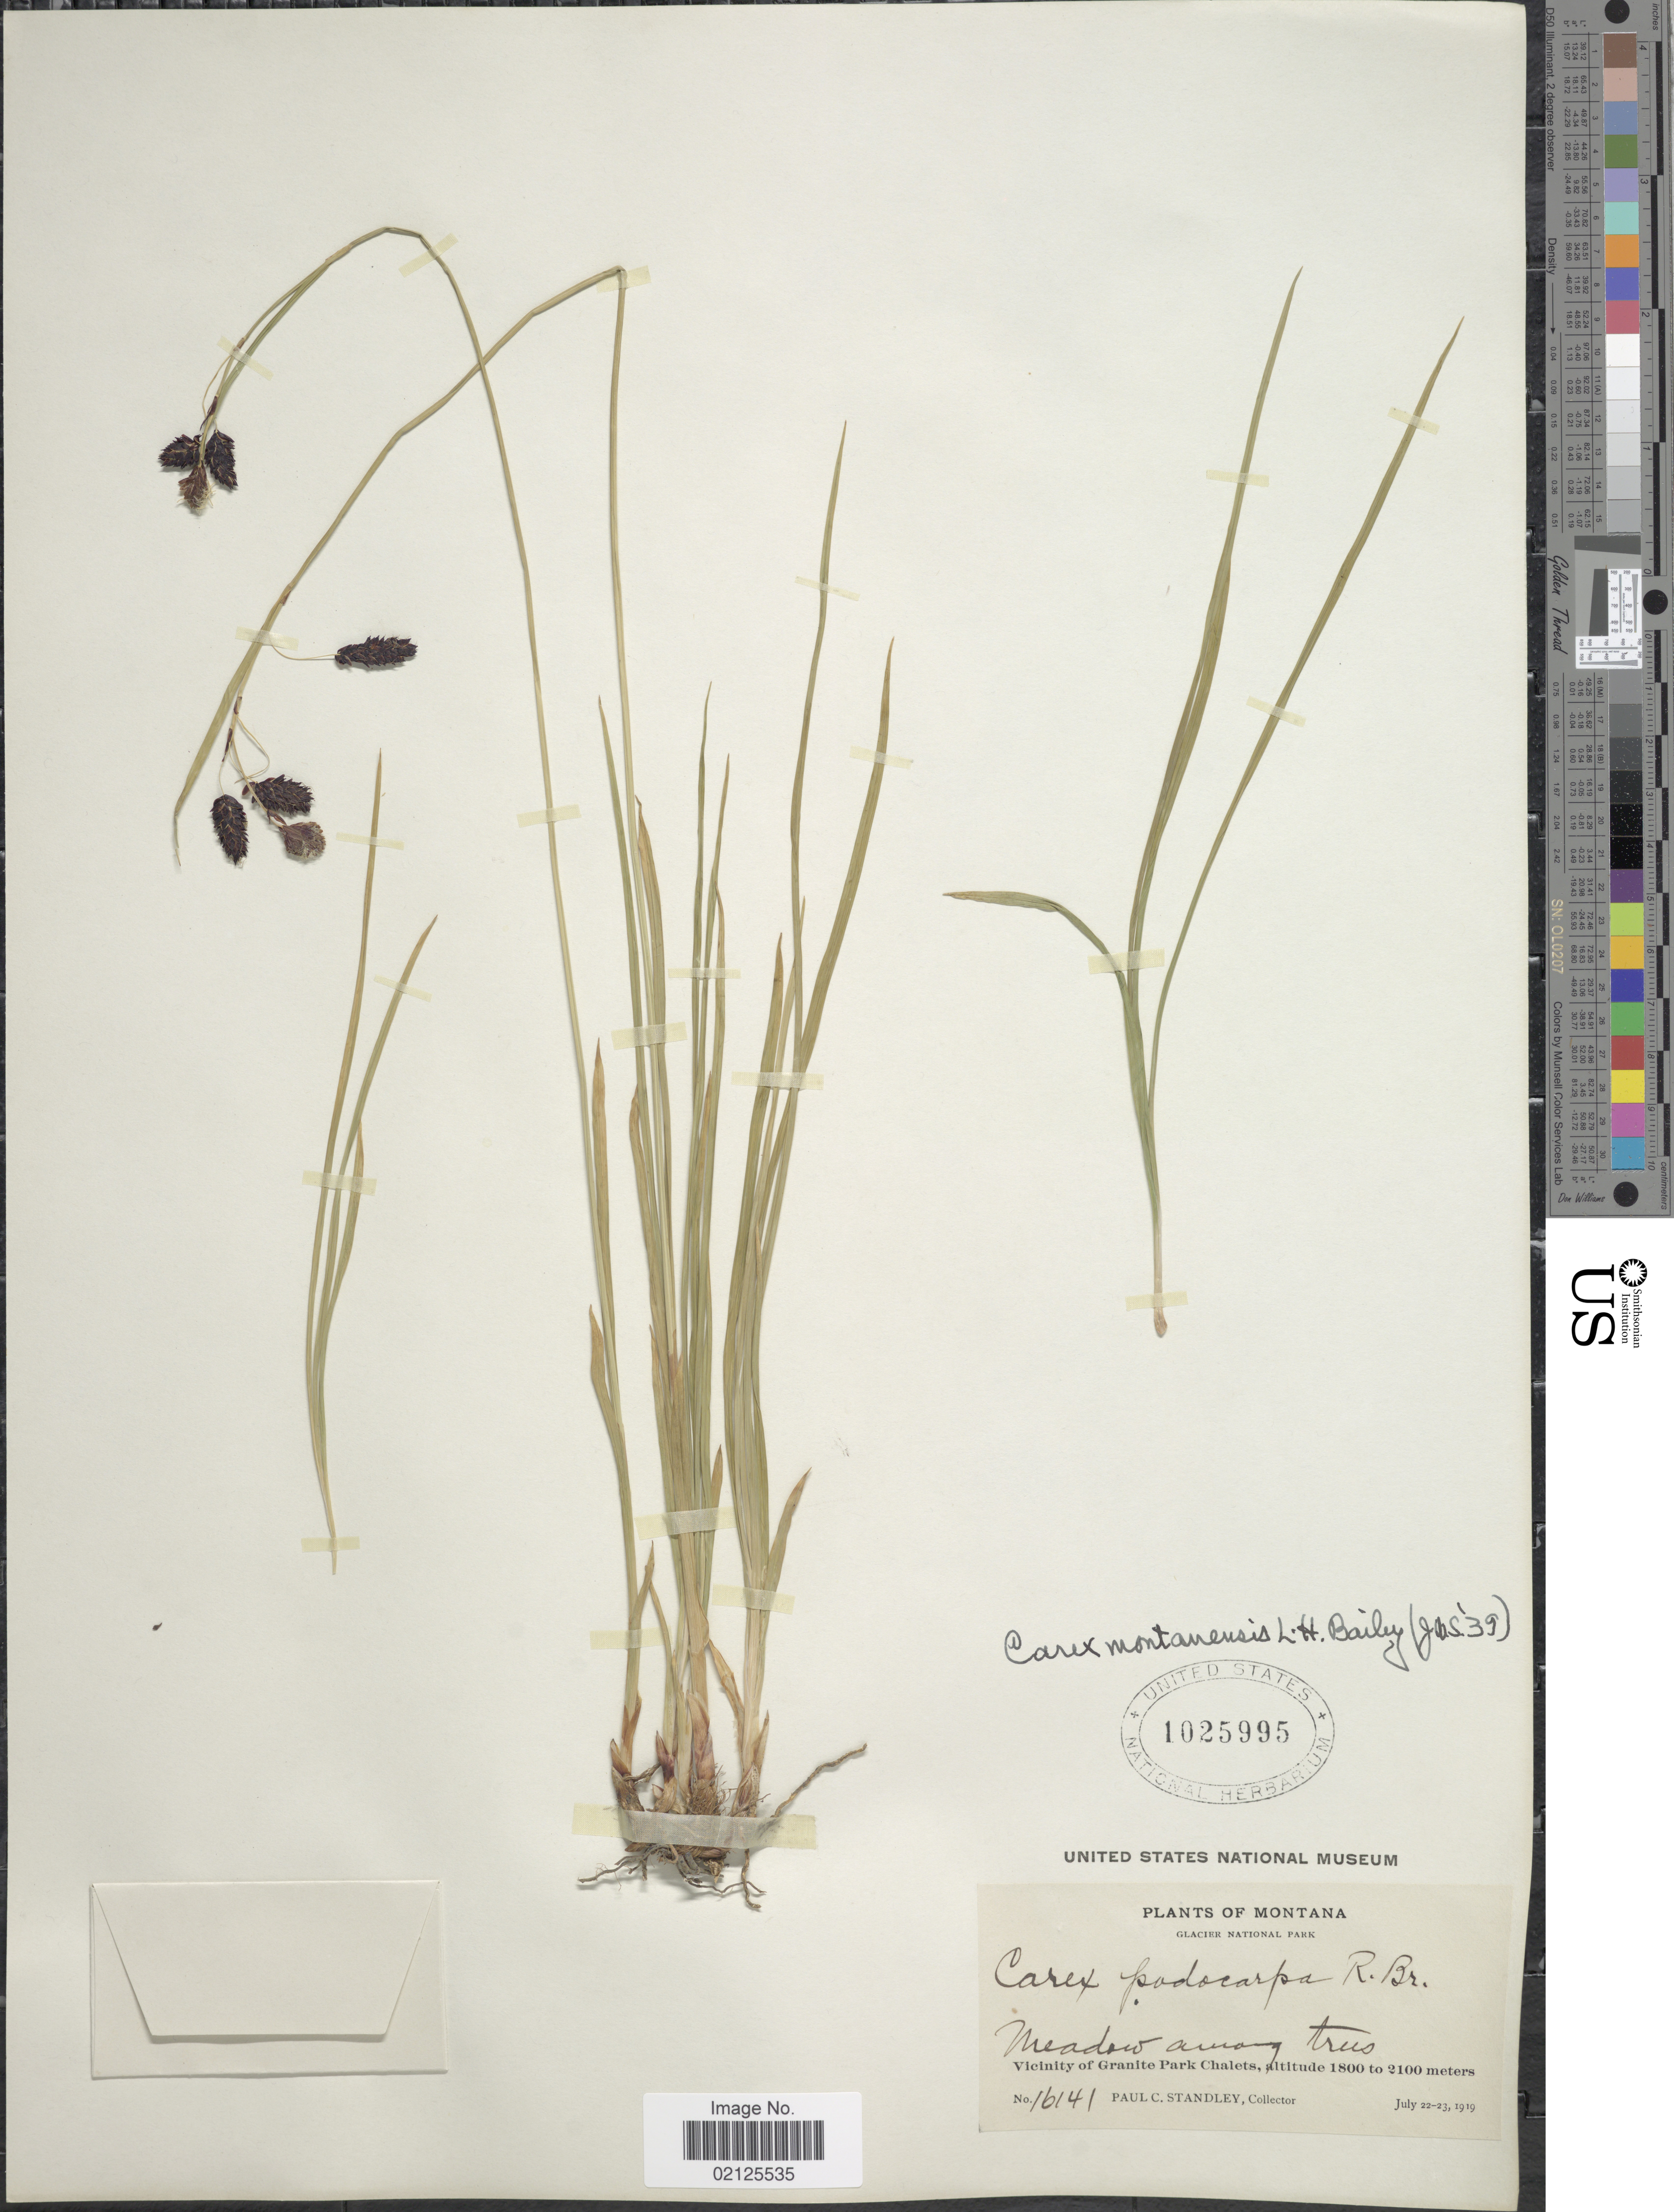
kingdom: Plantae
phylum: Tracheophyta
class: Liliopsida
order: Poales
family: Cyperaceae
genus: Carex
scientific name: Carex podocarpa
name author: R. Br.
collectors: P. C. Standley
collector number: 16141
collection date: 1919-07-22/1919-07-23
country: United States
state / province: Montana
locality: Glacier National Park, Meadow among trees, Vicinity of Granite Park Chalets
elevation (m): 1800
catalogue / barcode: US 1025995